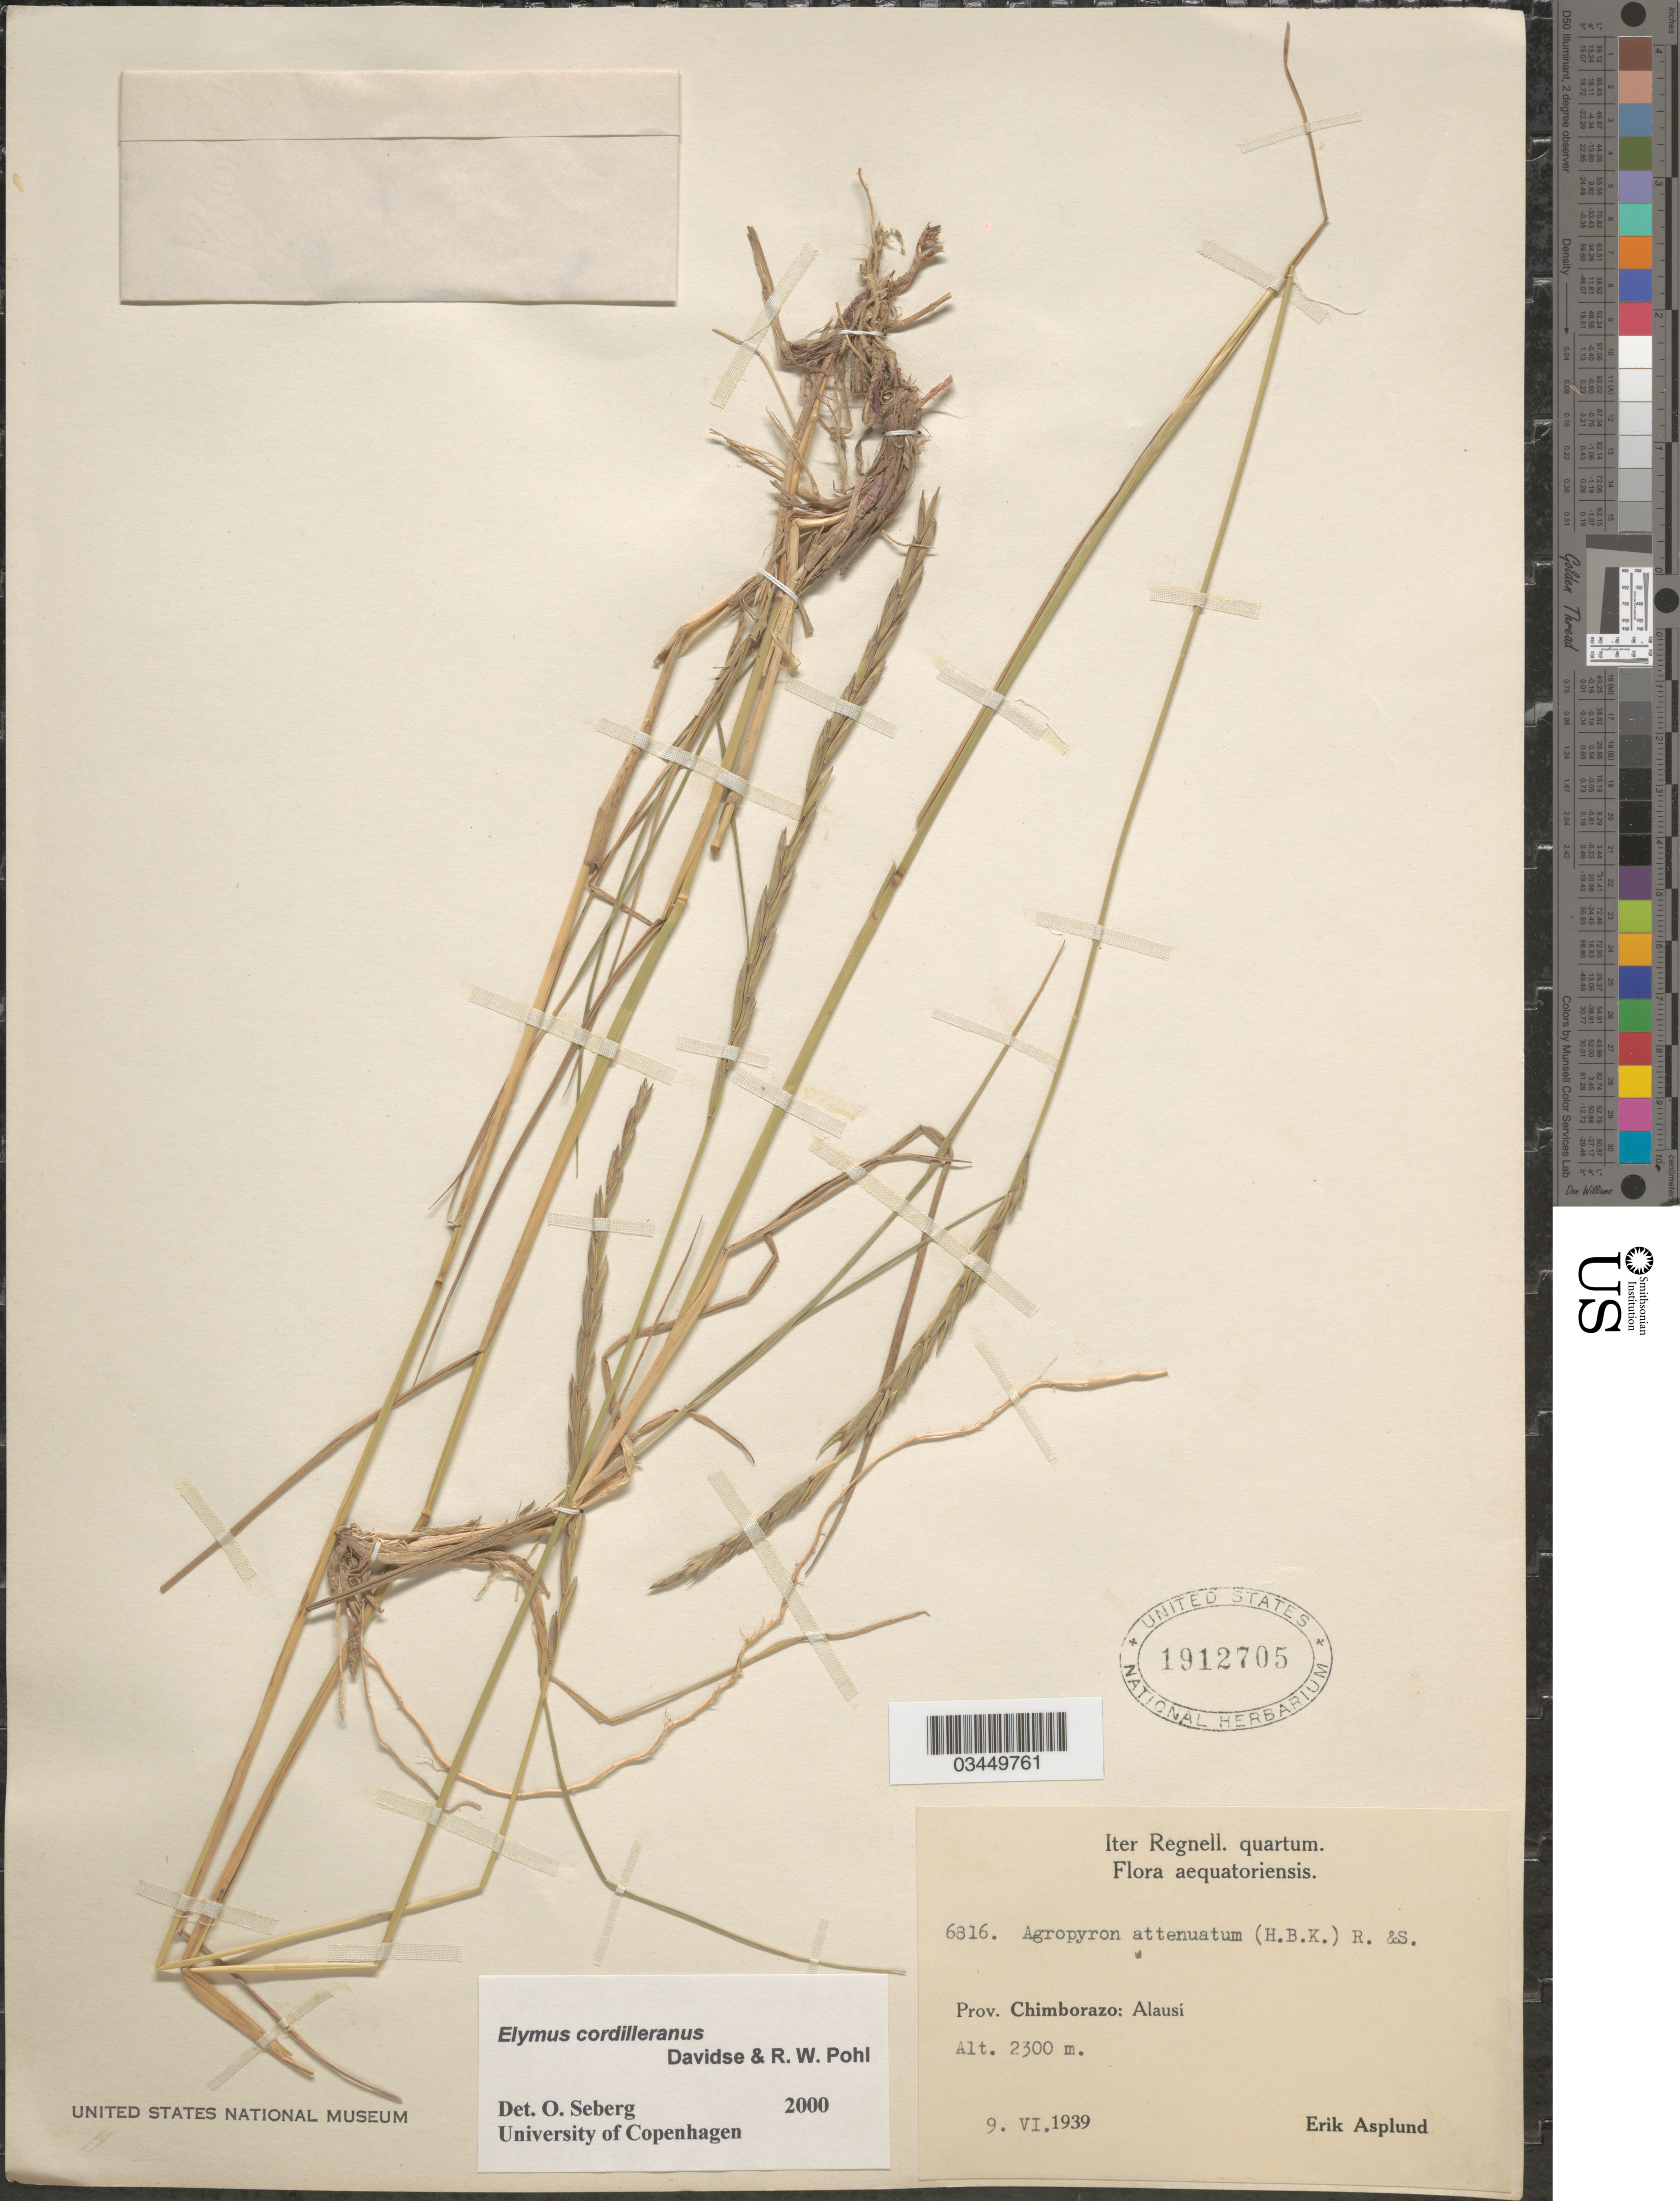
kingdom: Plantae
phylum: Tracheophyta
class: Liliopsida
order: Poales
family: Poaceae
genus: Elymus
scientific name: Elymus cordilleranus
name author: Davidse & R.W. Pohl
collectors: E. Asplund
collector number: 6816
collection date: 1939-06-09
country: Ecuador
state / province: Chimborazo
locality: Iter Regnell. quartum. Alausí.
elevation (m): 2300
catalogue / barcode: US 1912705